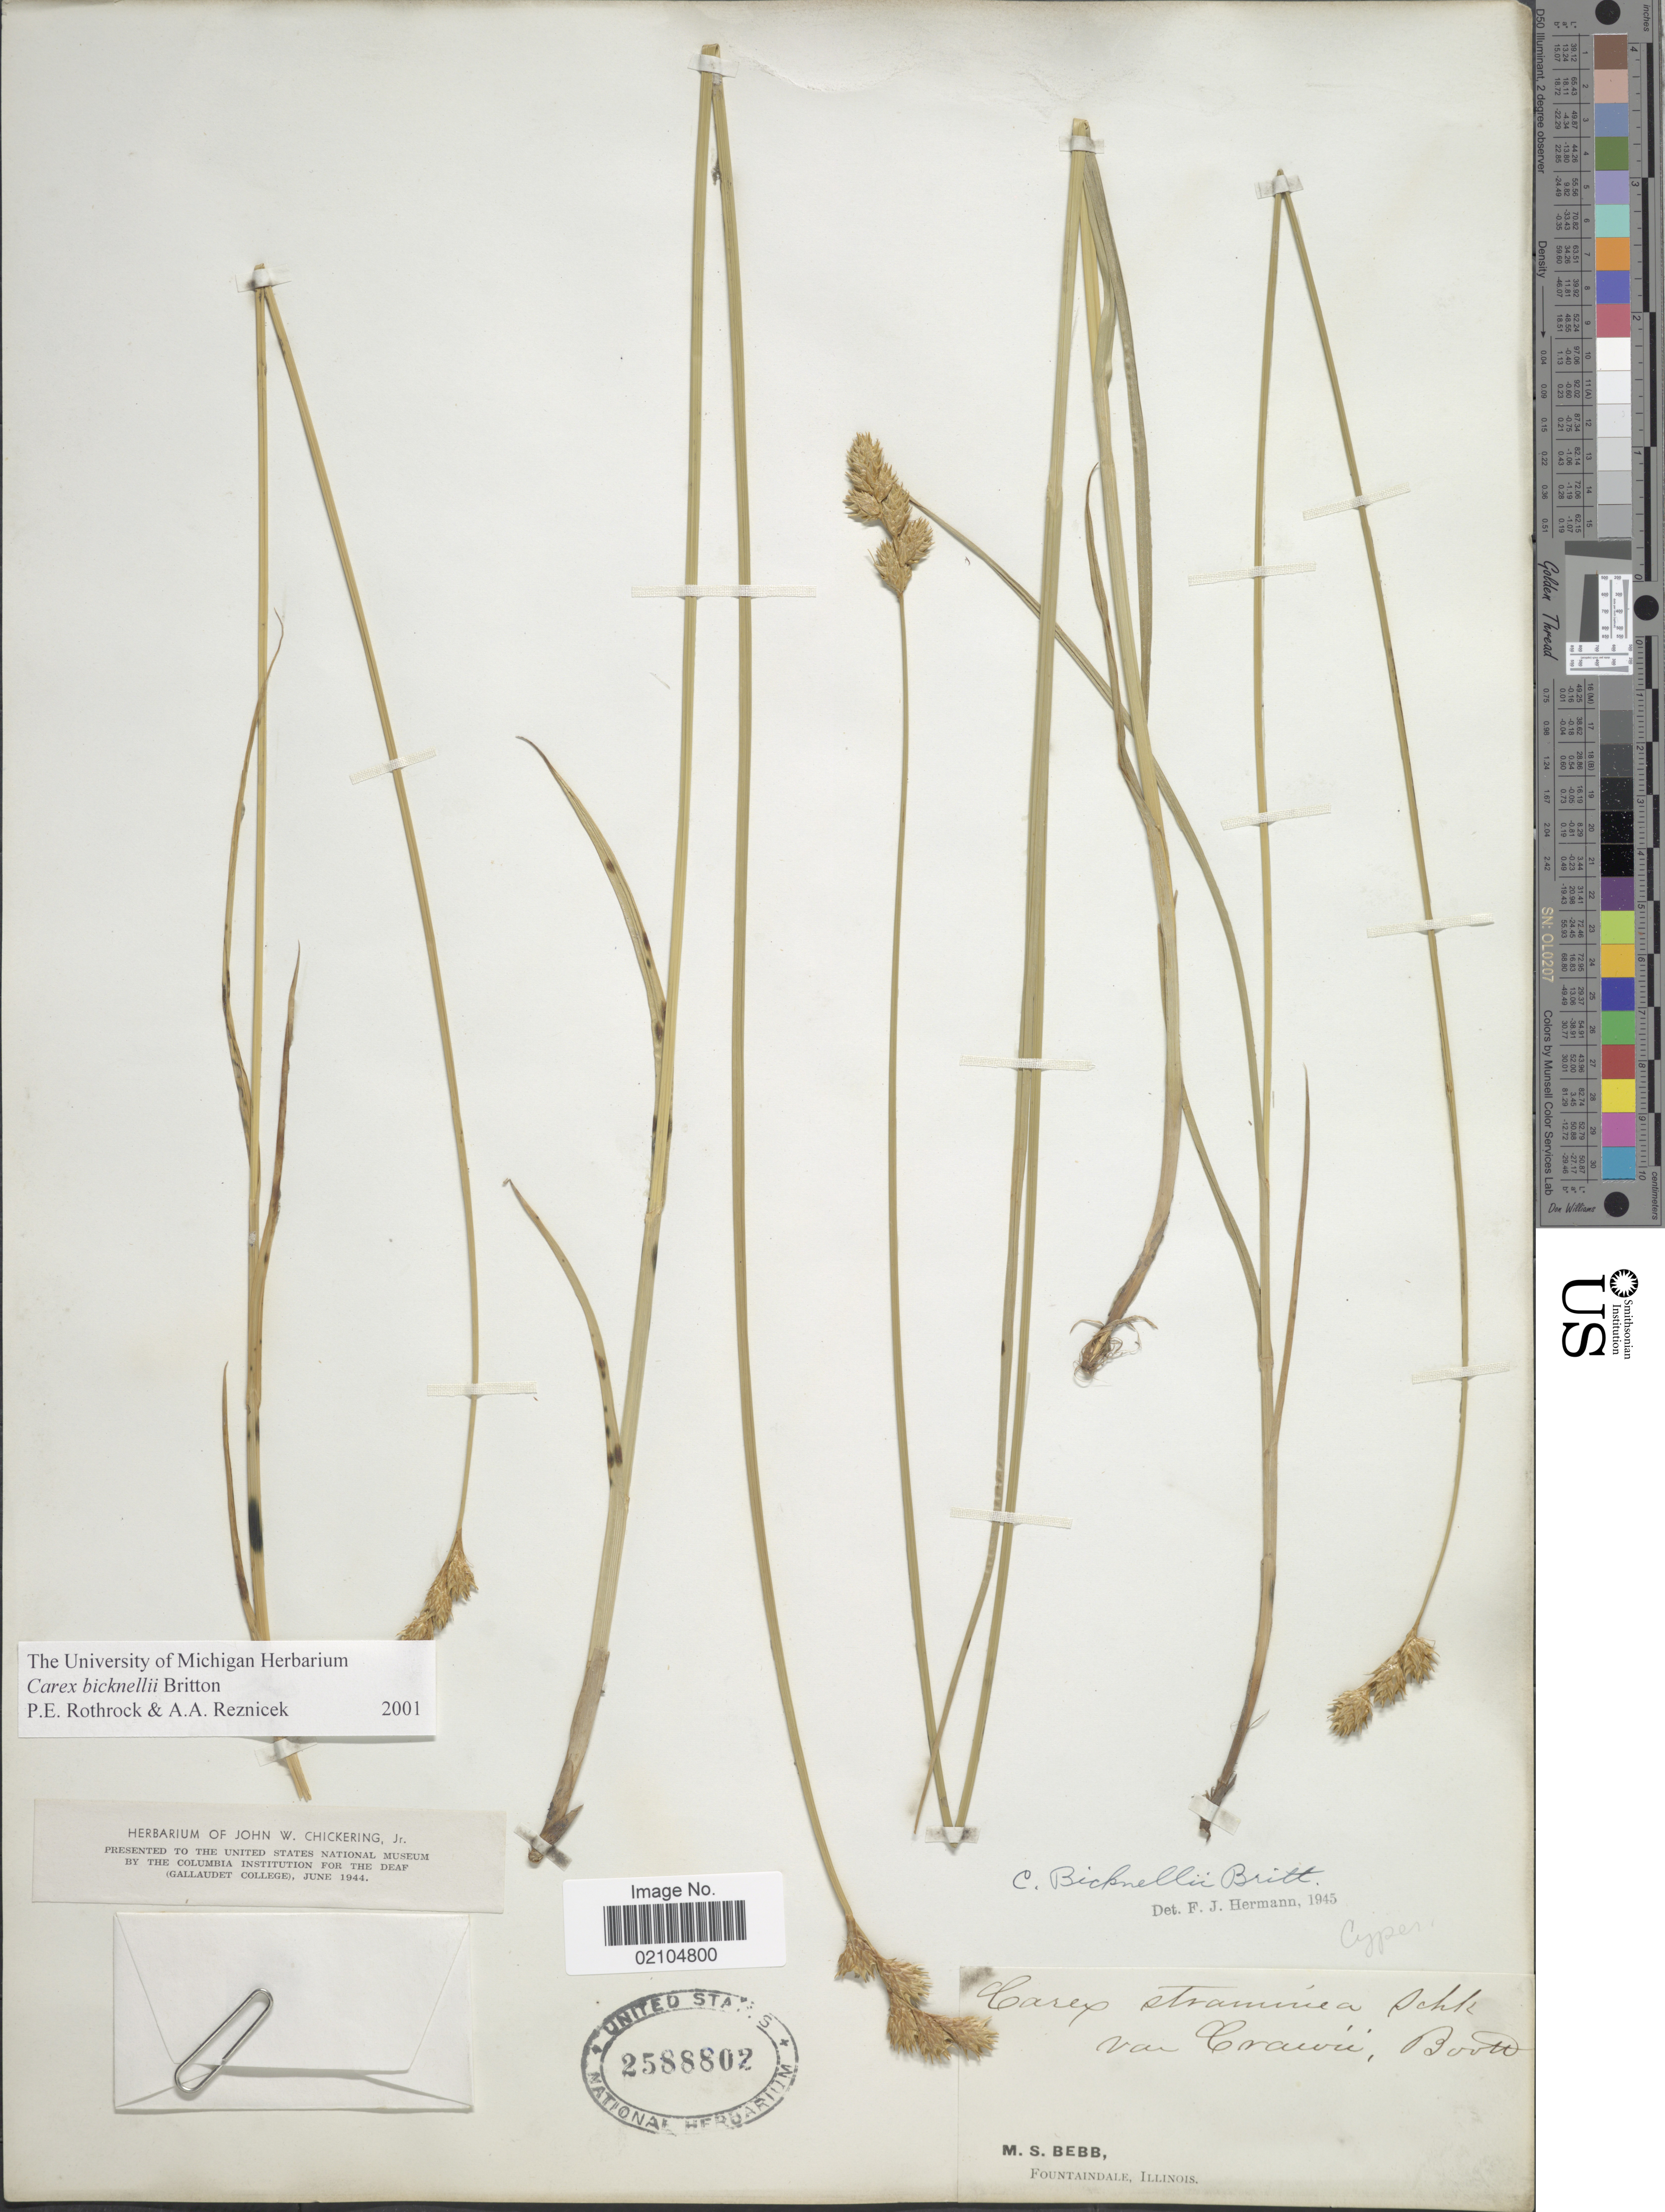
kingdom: Plantae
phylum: Tracheophyta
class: Liliopsida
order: Poales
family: Cyperaceae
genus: Carex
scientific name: Carex bicknellii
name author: Britton & A. Br.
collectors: M. Bebb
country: United States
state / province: Illinois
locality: Fountaindale.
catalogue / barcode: US 2588802